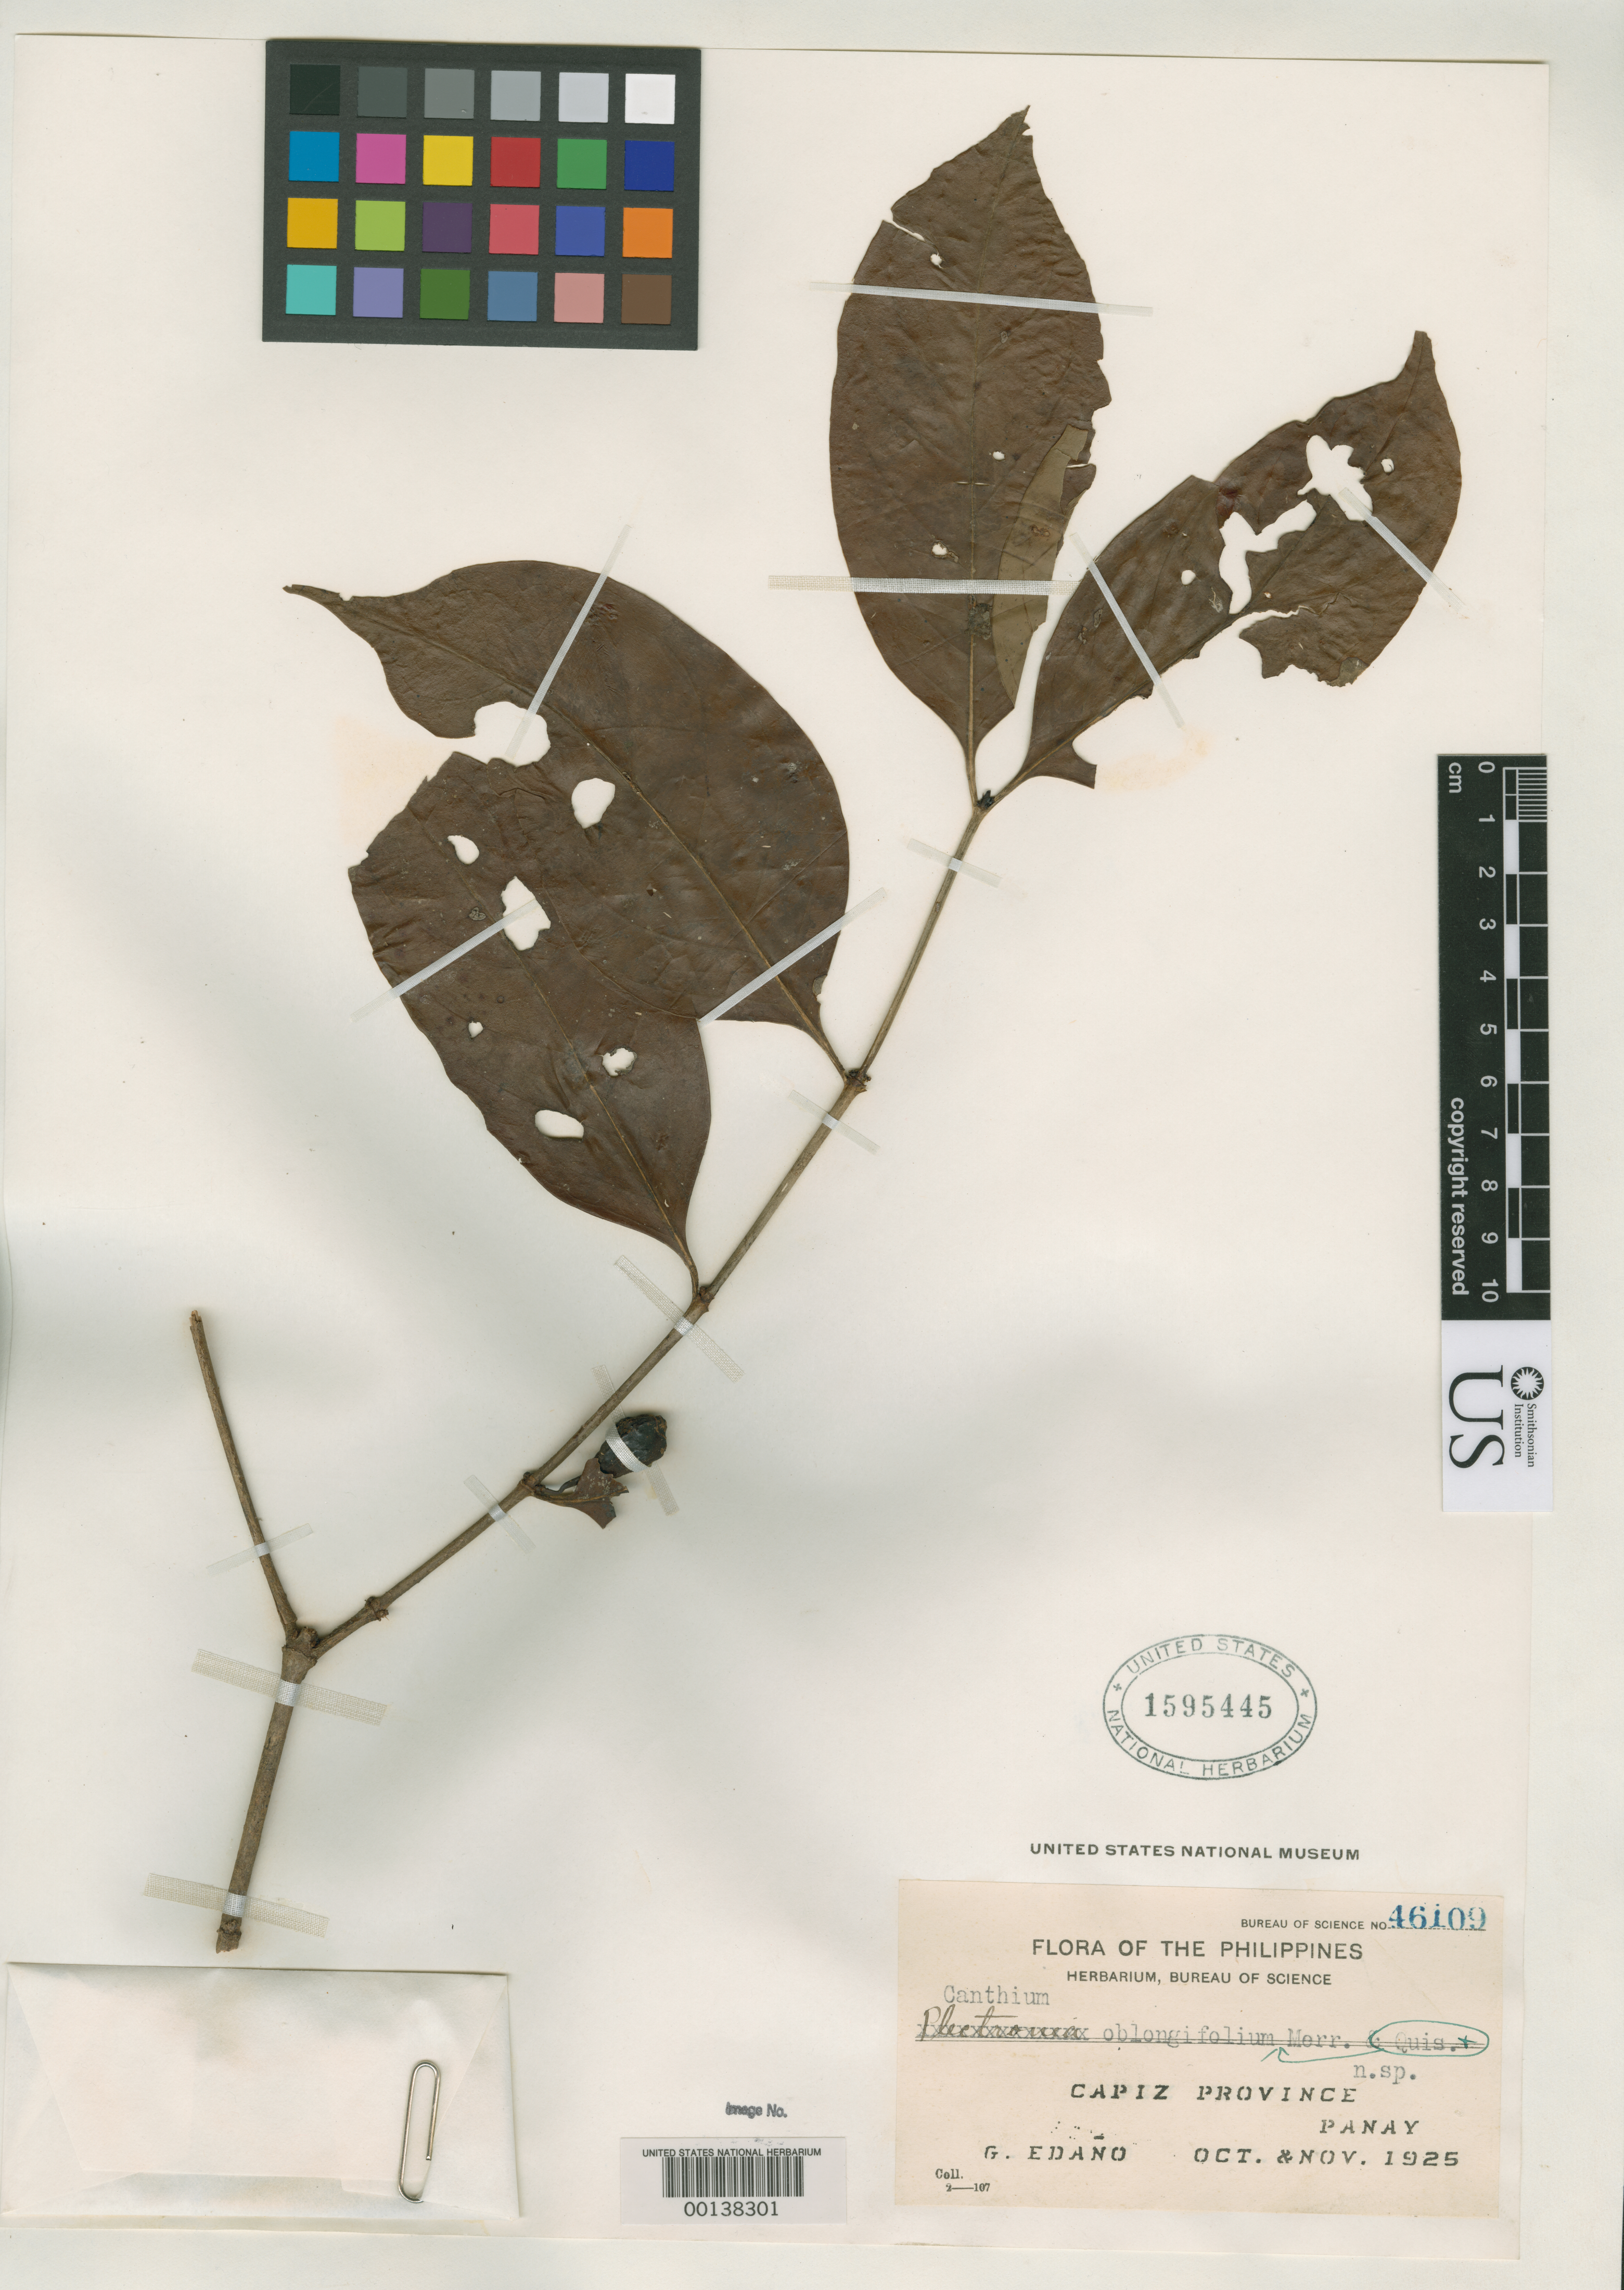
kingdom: Plantae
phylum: Tracheophyta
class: Magnoliopsida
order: Gentianales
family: Rubiaceae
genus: Canthium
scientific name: Canthium oblongifolium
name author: Quisumb. & Merr.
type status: Isotype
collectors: G. E. Edaño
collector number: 46109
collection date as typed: Oct 1925 to -- Nov 1925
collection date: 1925-10/1925-11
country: Philippines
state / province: Western Visayas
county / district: Capiz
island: Panay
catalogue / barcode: US 1595445